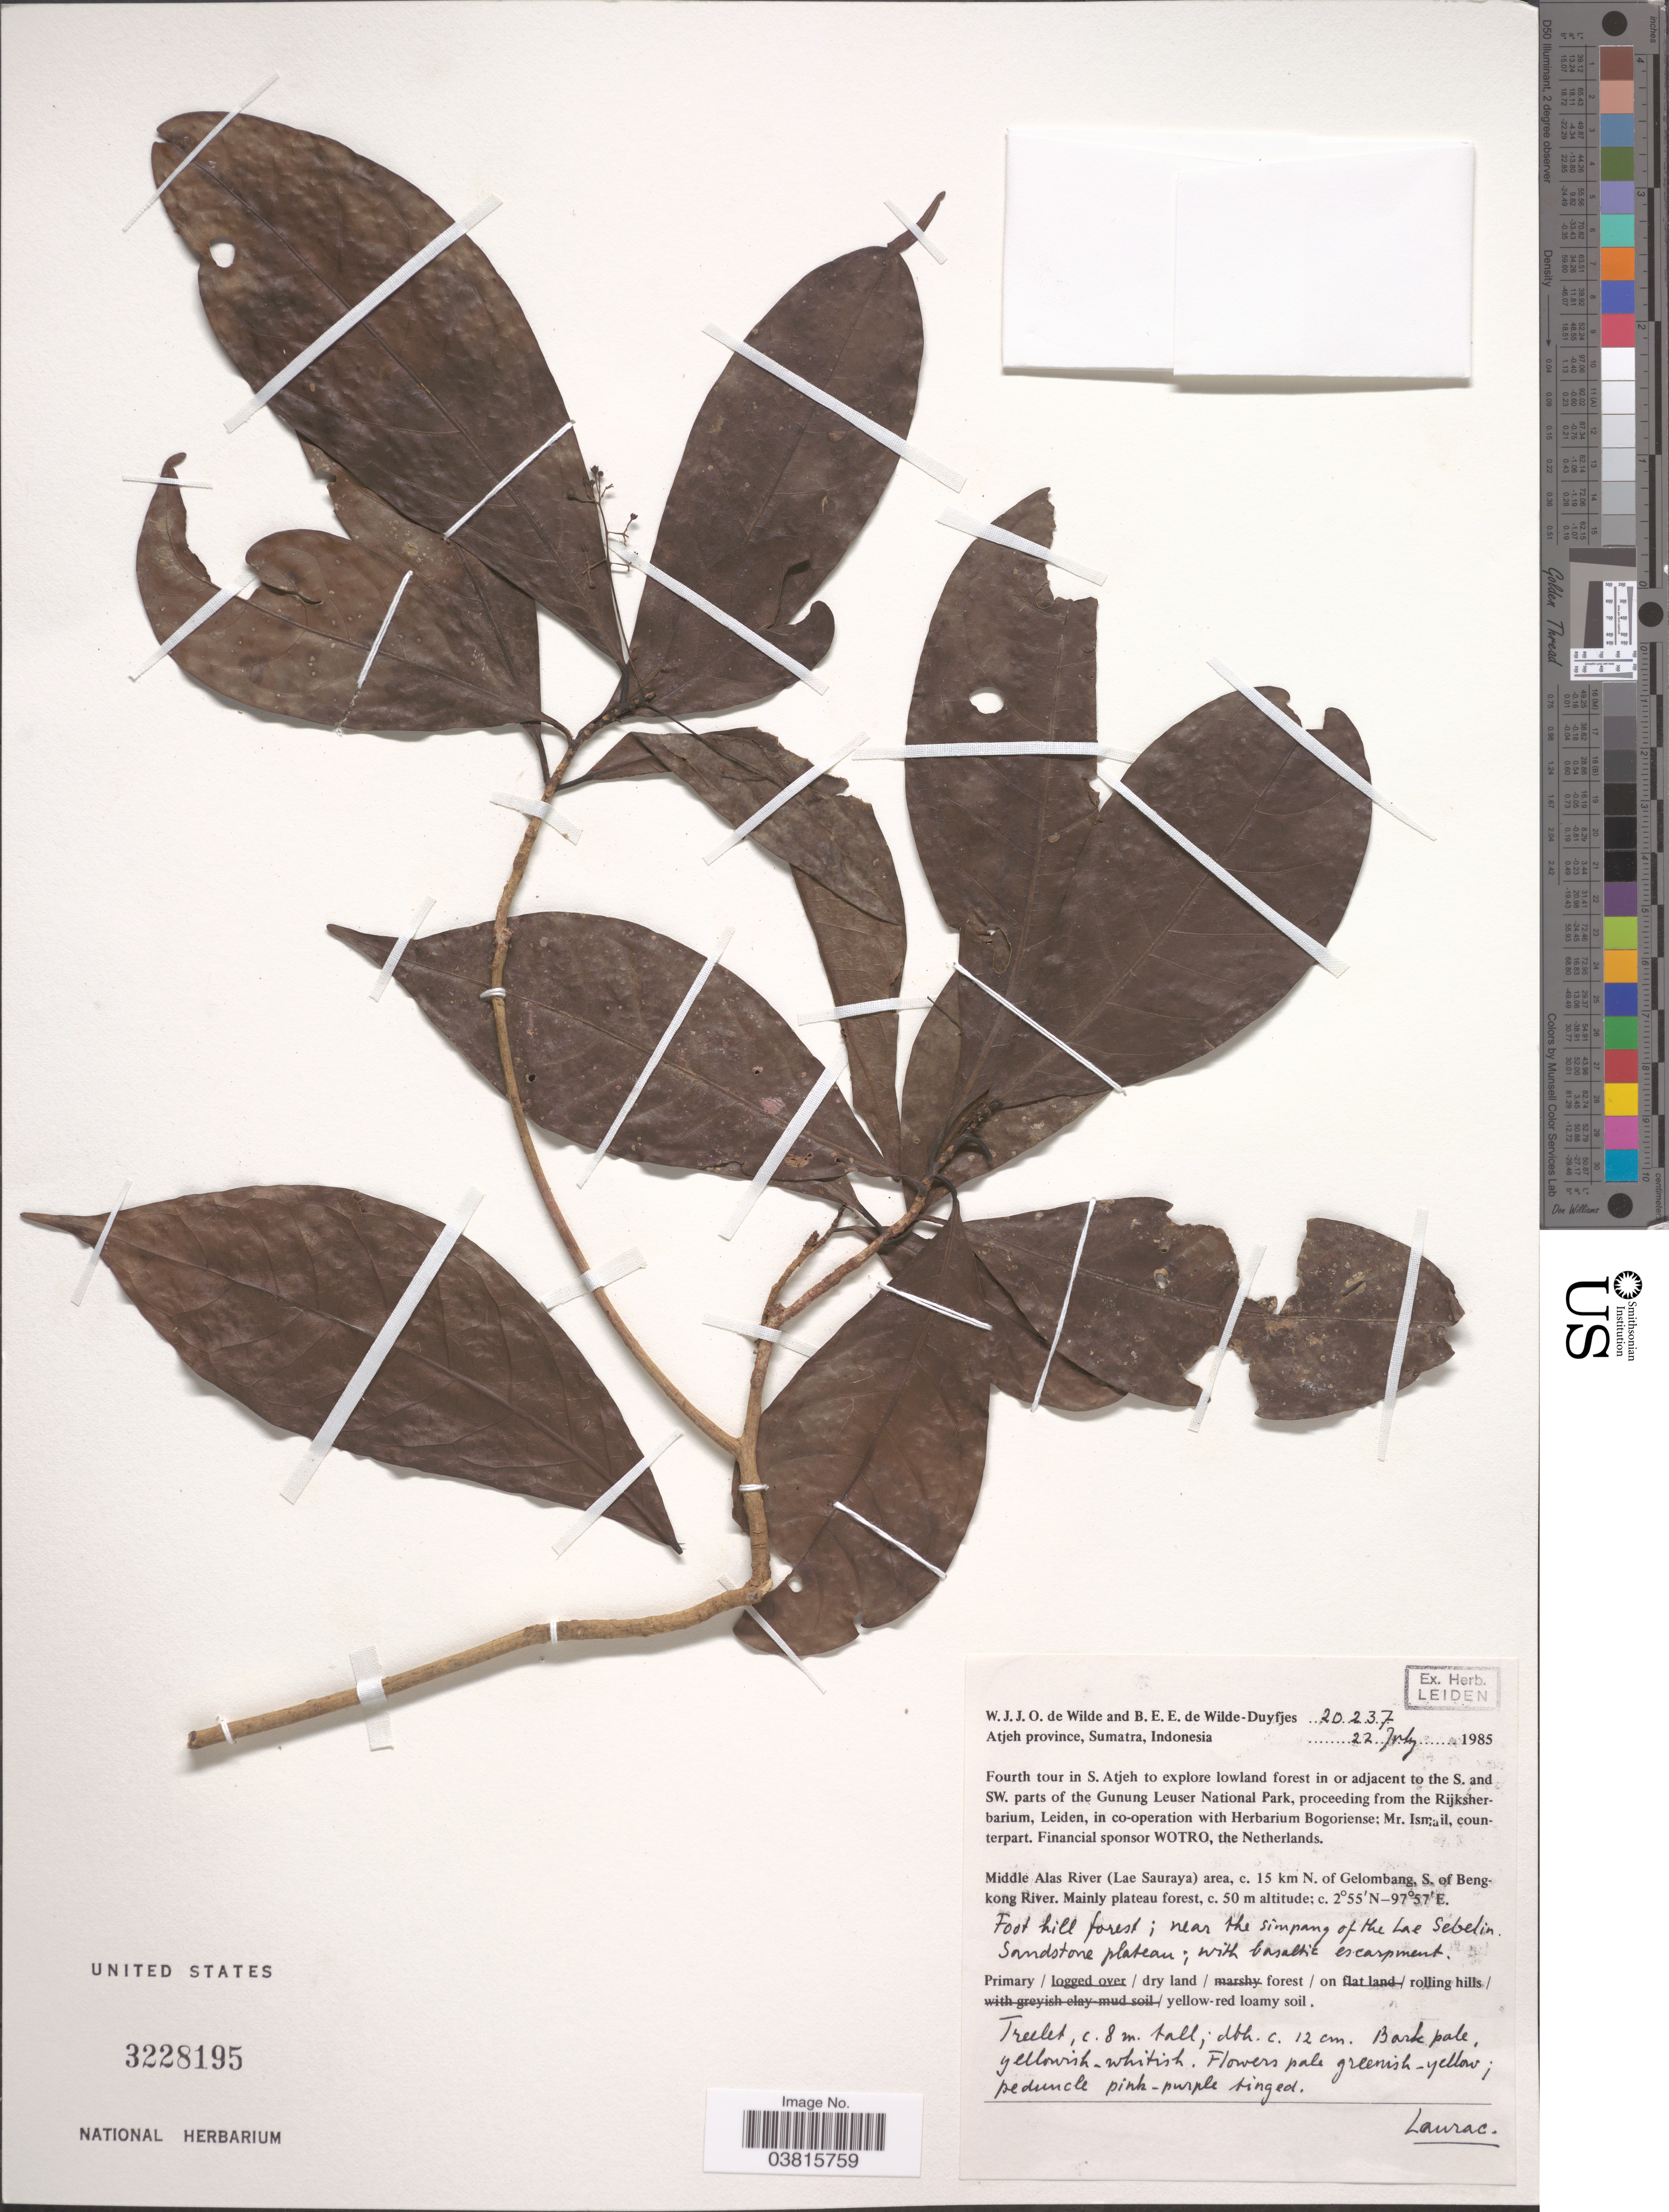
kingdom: Plantae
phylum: Tracheophyta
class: Magnoliopsida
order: Laurales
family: Lauraceae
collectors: W. J. de Wilde & B. E. de Wilde-Duyfjes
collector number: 20237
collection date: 1985-07-22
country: Indonesia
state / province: Sumatra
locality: Atjeh province. Fourth tour in S.Atjeh to explore lowland forest in or adjacent to the S. and SW parts of the Gunung Leuser National Park. Middle Alas River (Lae Sauraya) area, c. 15 km N. of Gelombang S. of Benkong River. Foot hill forest; near the simpang of the Lae Sebelin.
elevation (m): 50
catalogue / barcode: US 3228195